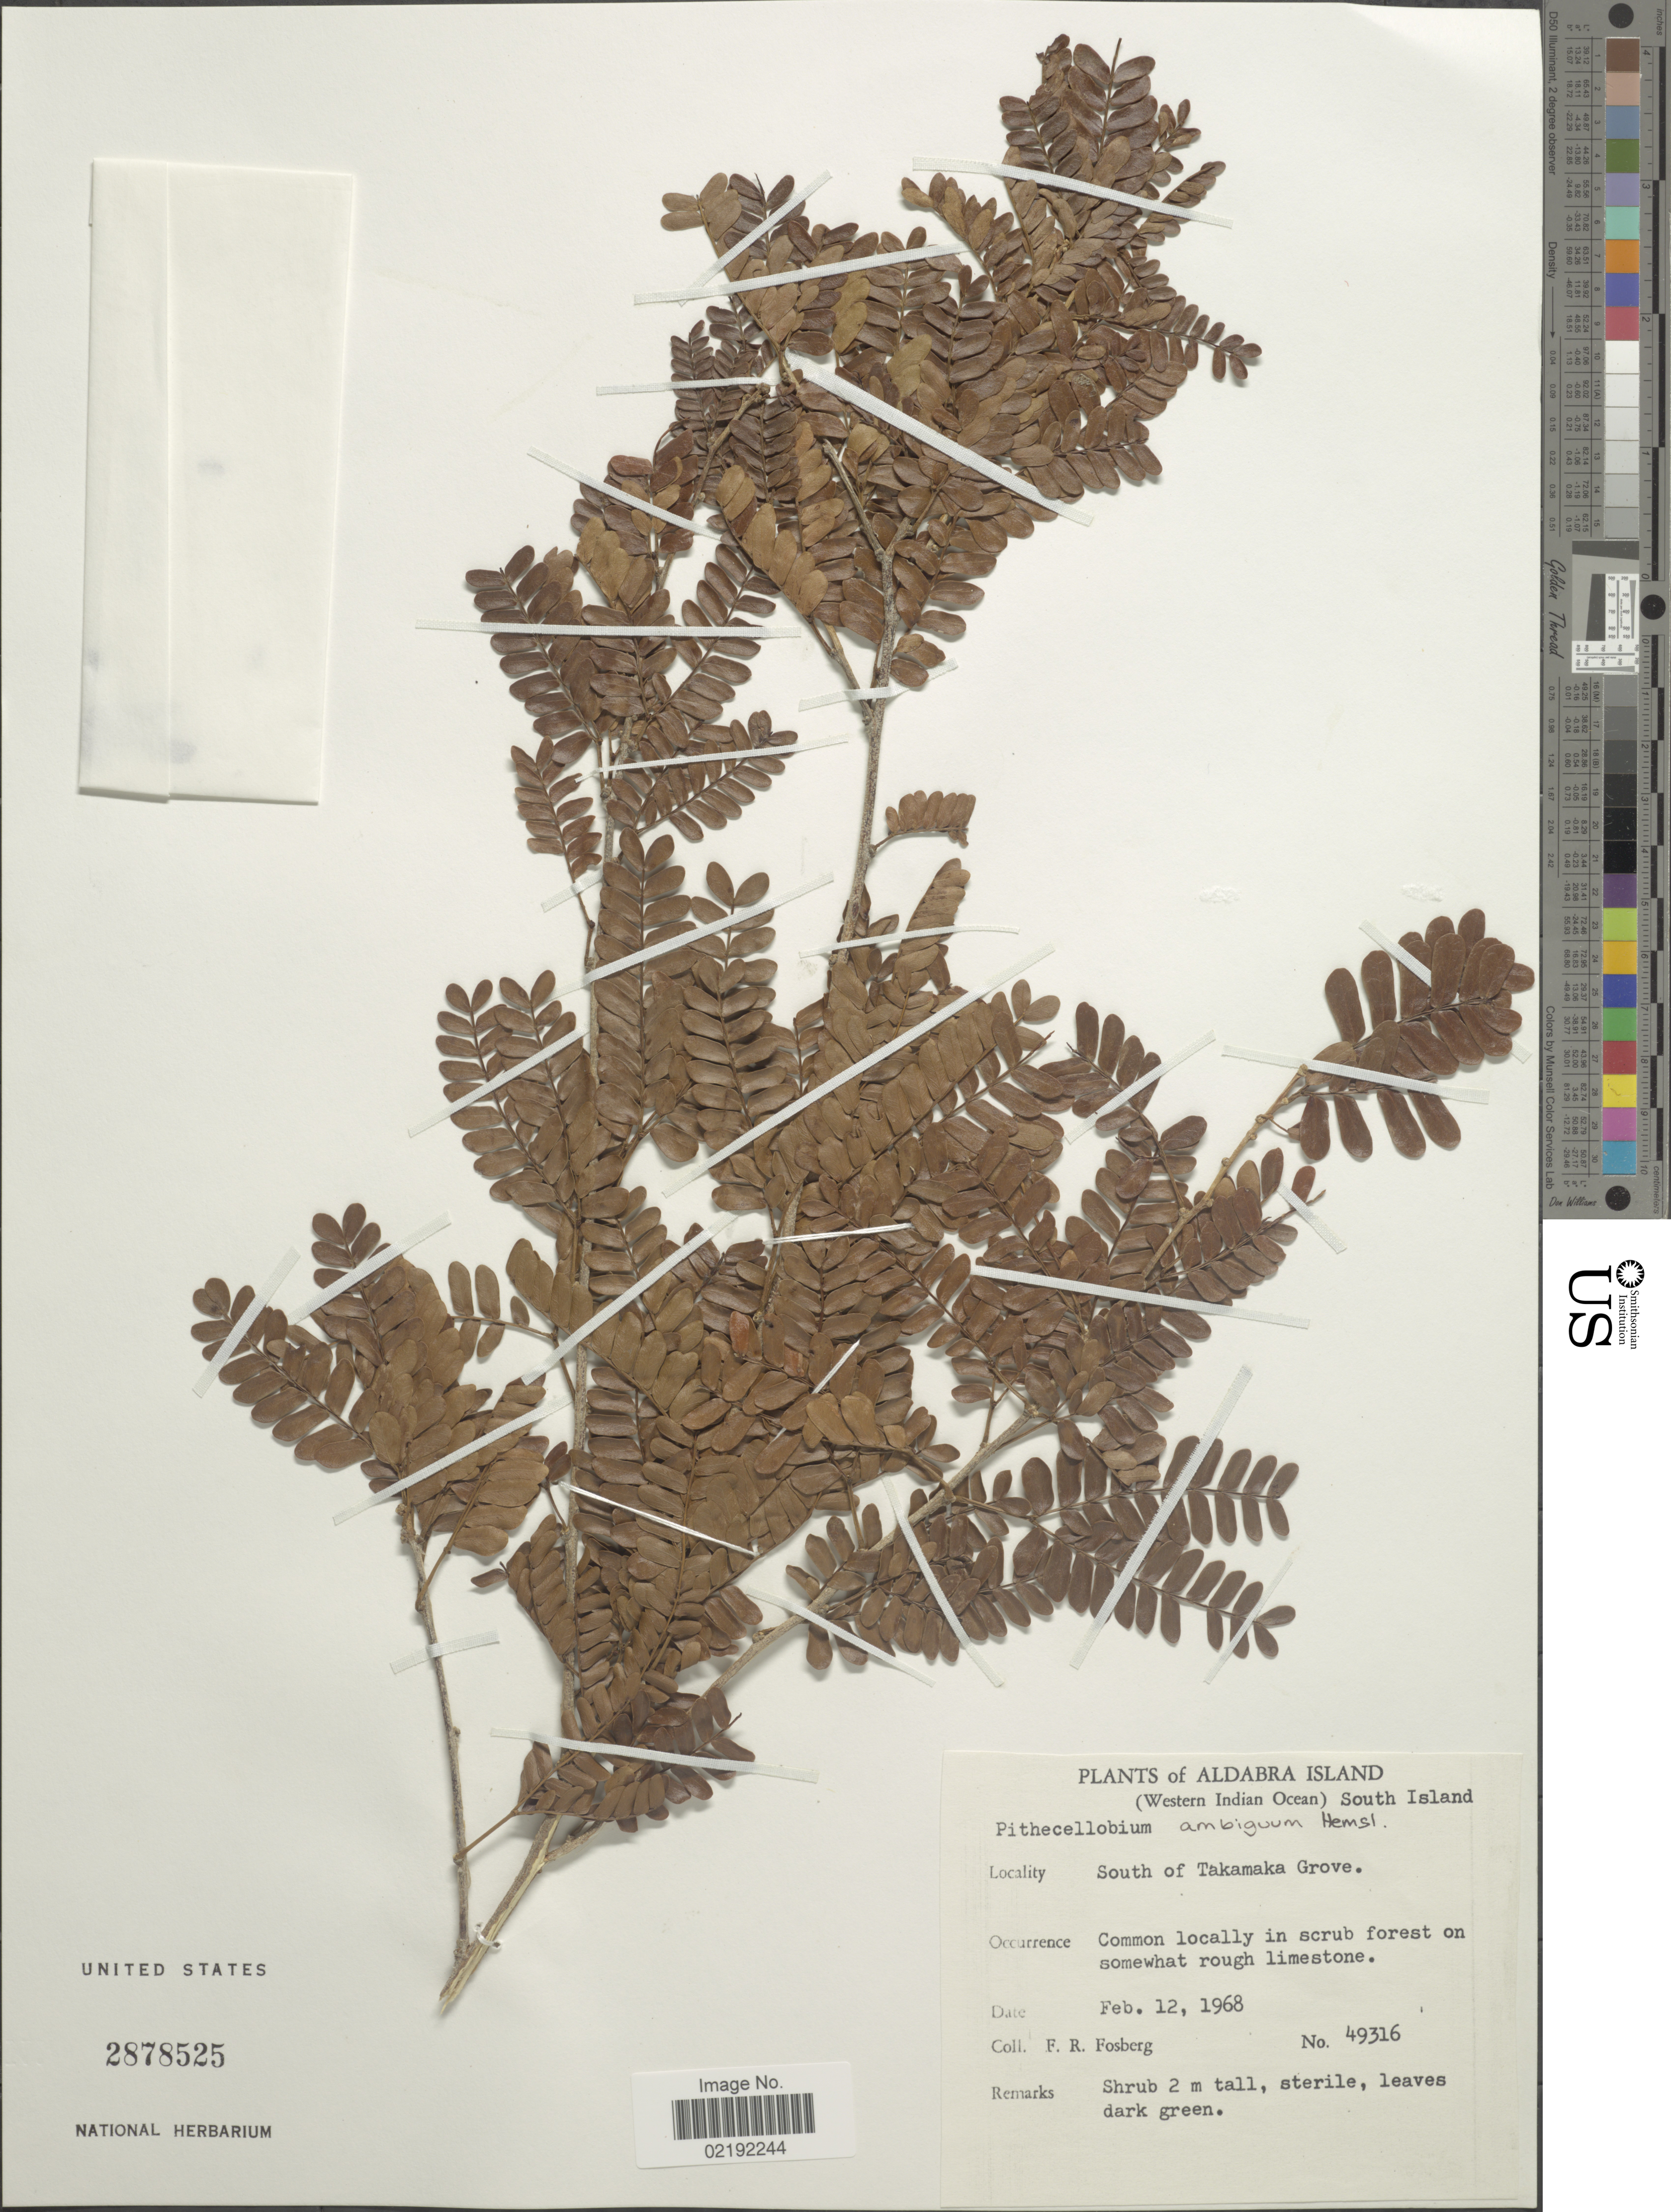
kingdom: Plantae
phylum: Tracheophyta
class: Magnoliopsida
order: Fabales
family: Fabaceae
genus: Viguieranthus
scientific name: Viguieranthus alternans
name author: (Benth.) Villiers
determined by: Strong, M. T., (US), Smithsonian Institution - National Museum of Natural History (UNITED STATES)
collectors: F. R. Fosberg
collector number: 49316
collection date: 1968-02-12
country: Seychelles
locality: Aldabra Island (Western Indian Ocean), South Island, south of Takamaka Grove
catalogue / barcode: US 2878525